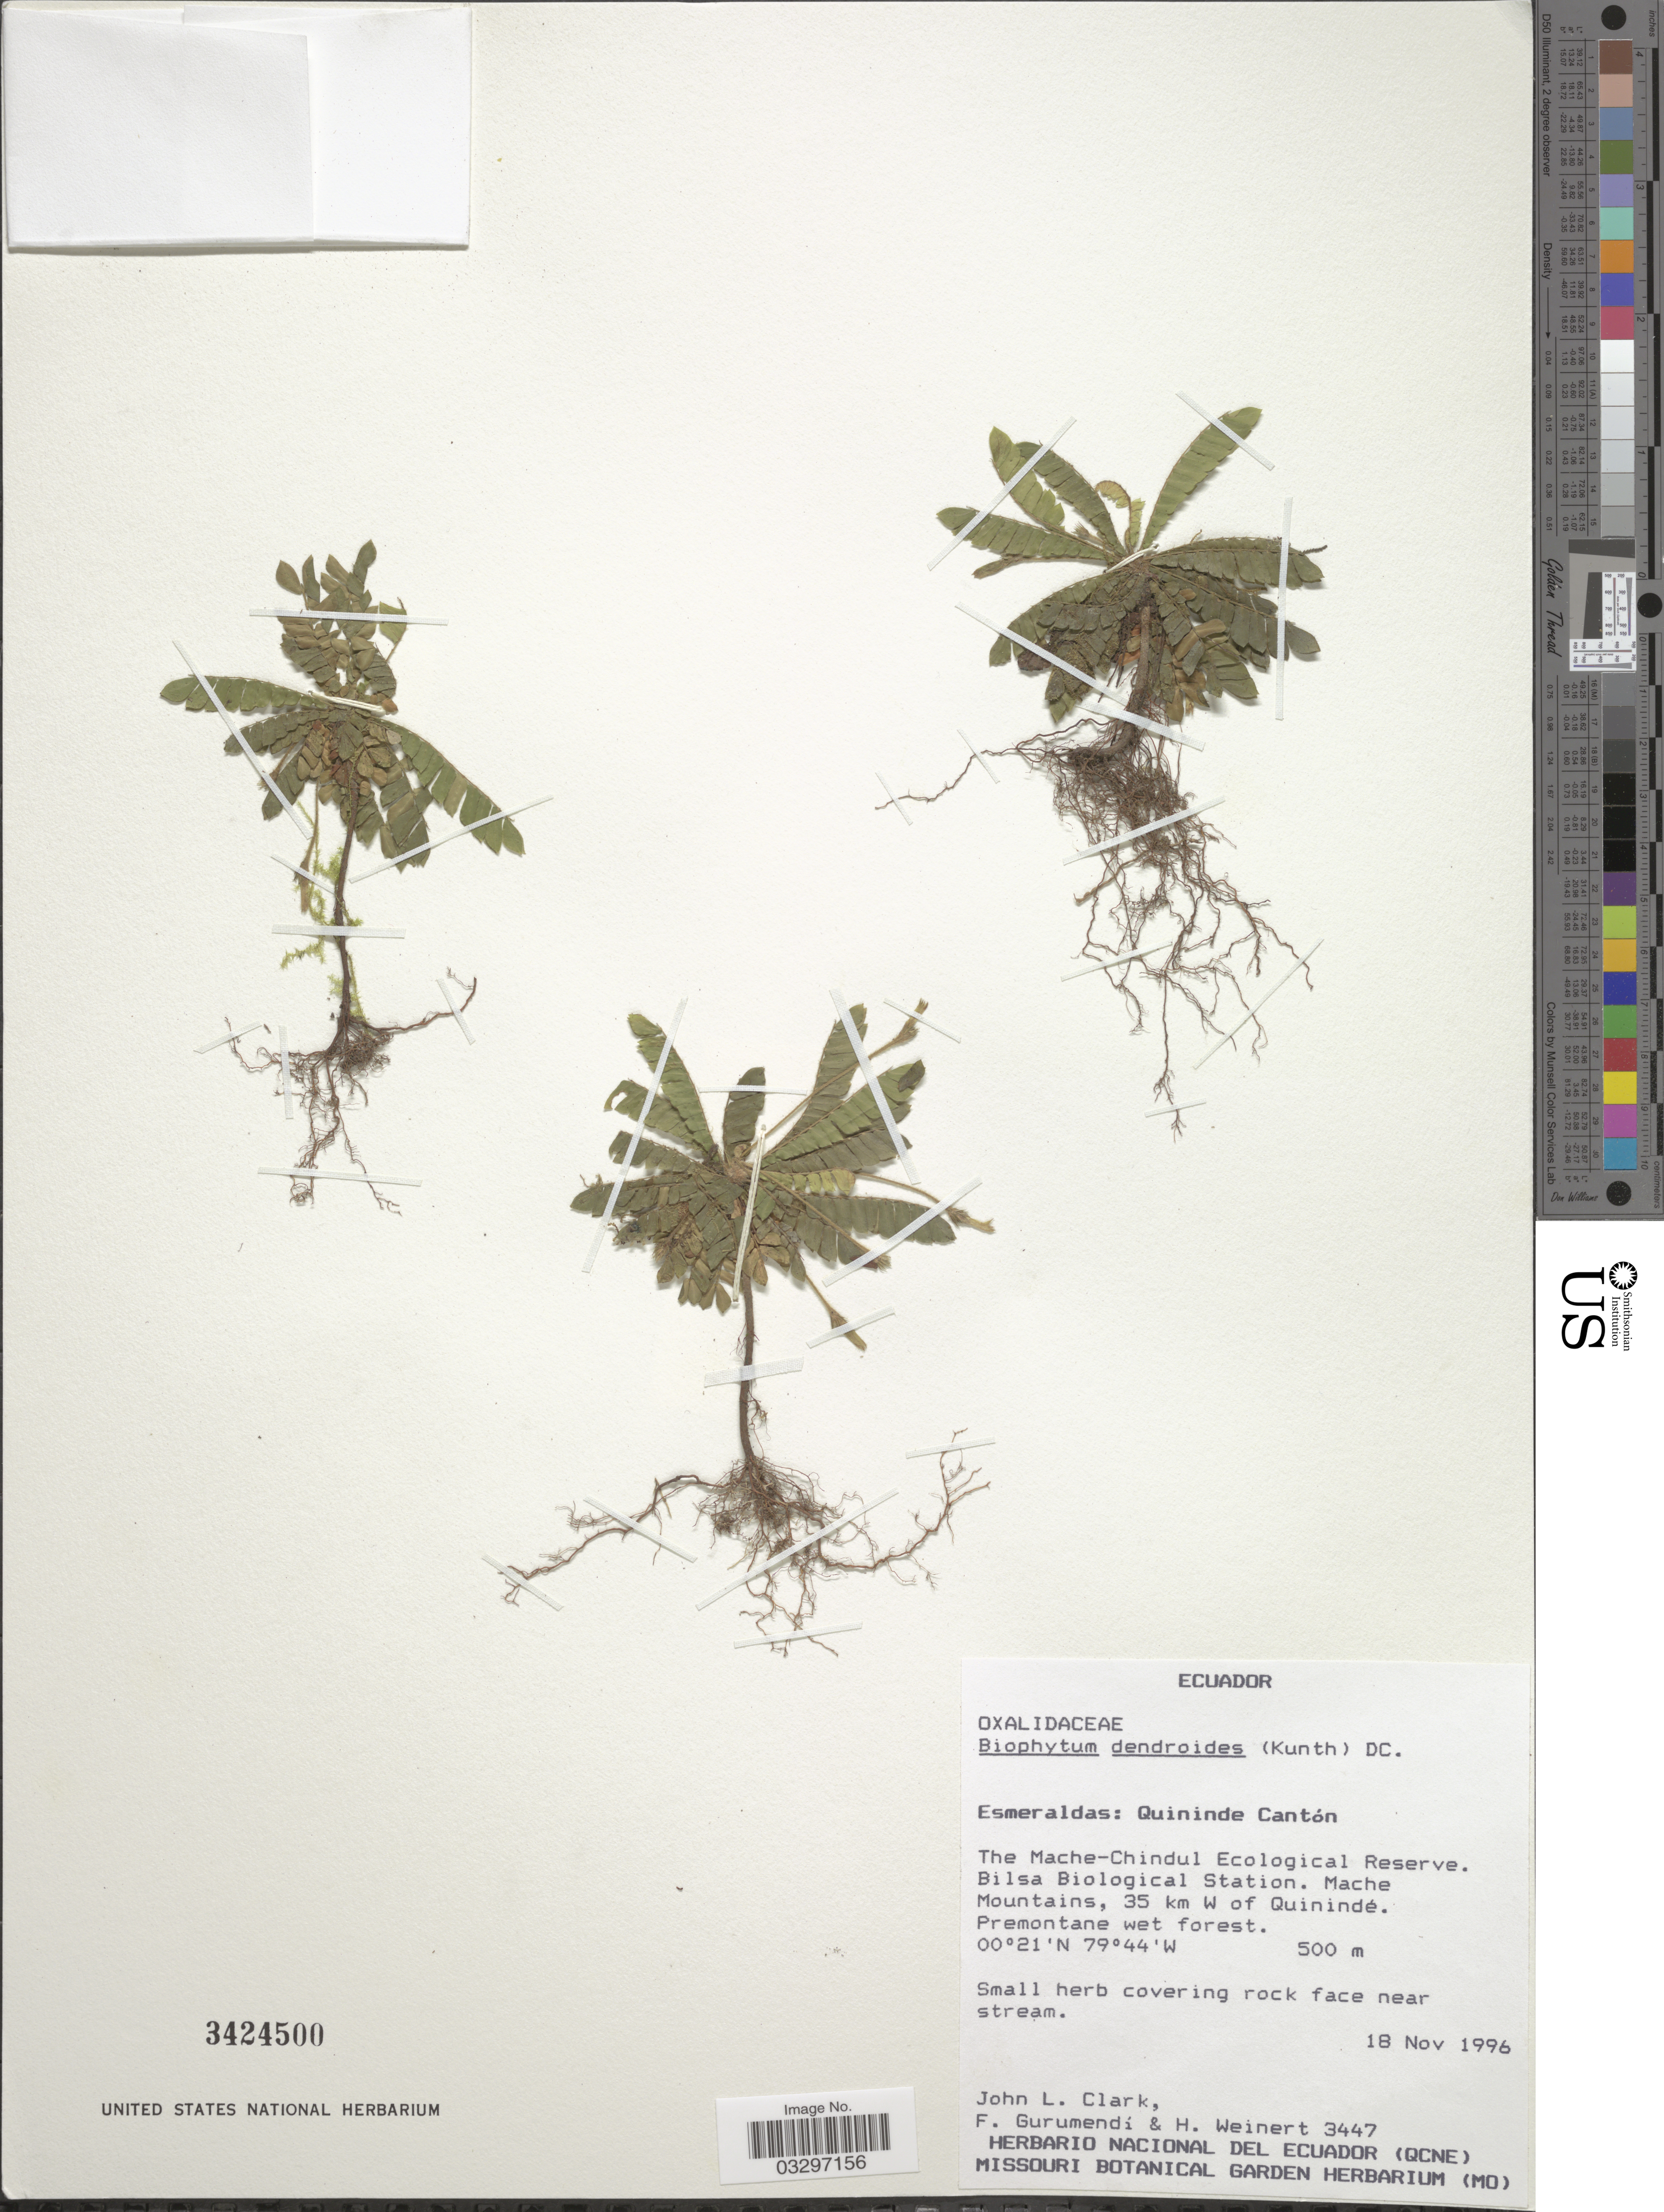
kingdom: Plantae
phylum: Tracheophyta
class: Magnoliopsida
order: Oxalidales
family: Oxalidaceae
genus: Biophytum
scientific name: Biophytum dendroides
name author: (Kunth) DC.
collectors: J. L. Clark, F. Gurumendí & H. Weinert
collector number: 3447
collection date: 1996-11-18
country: Ecuador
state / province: Esmeraldas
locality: Quininde Cantón, The Maché-Chindul Ecological Reserve. Bilsa Biological Station. Mache Mountains, 35 km W of Quinindé.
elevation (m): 500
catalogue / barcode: US 3424500